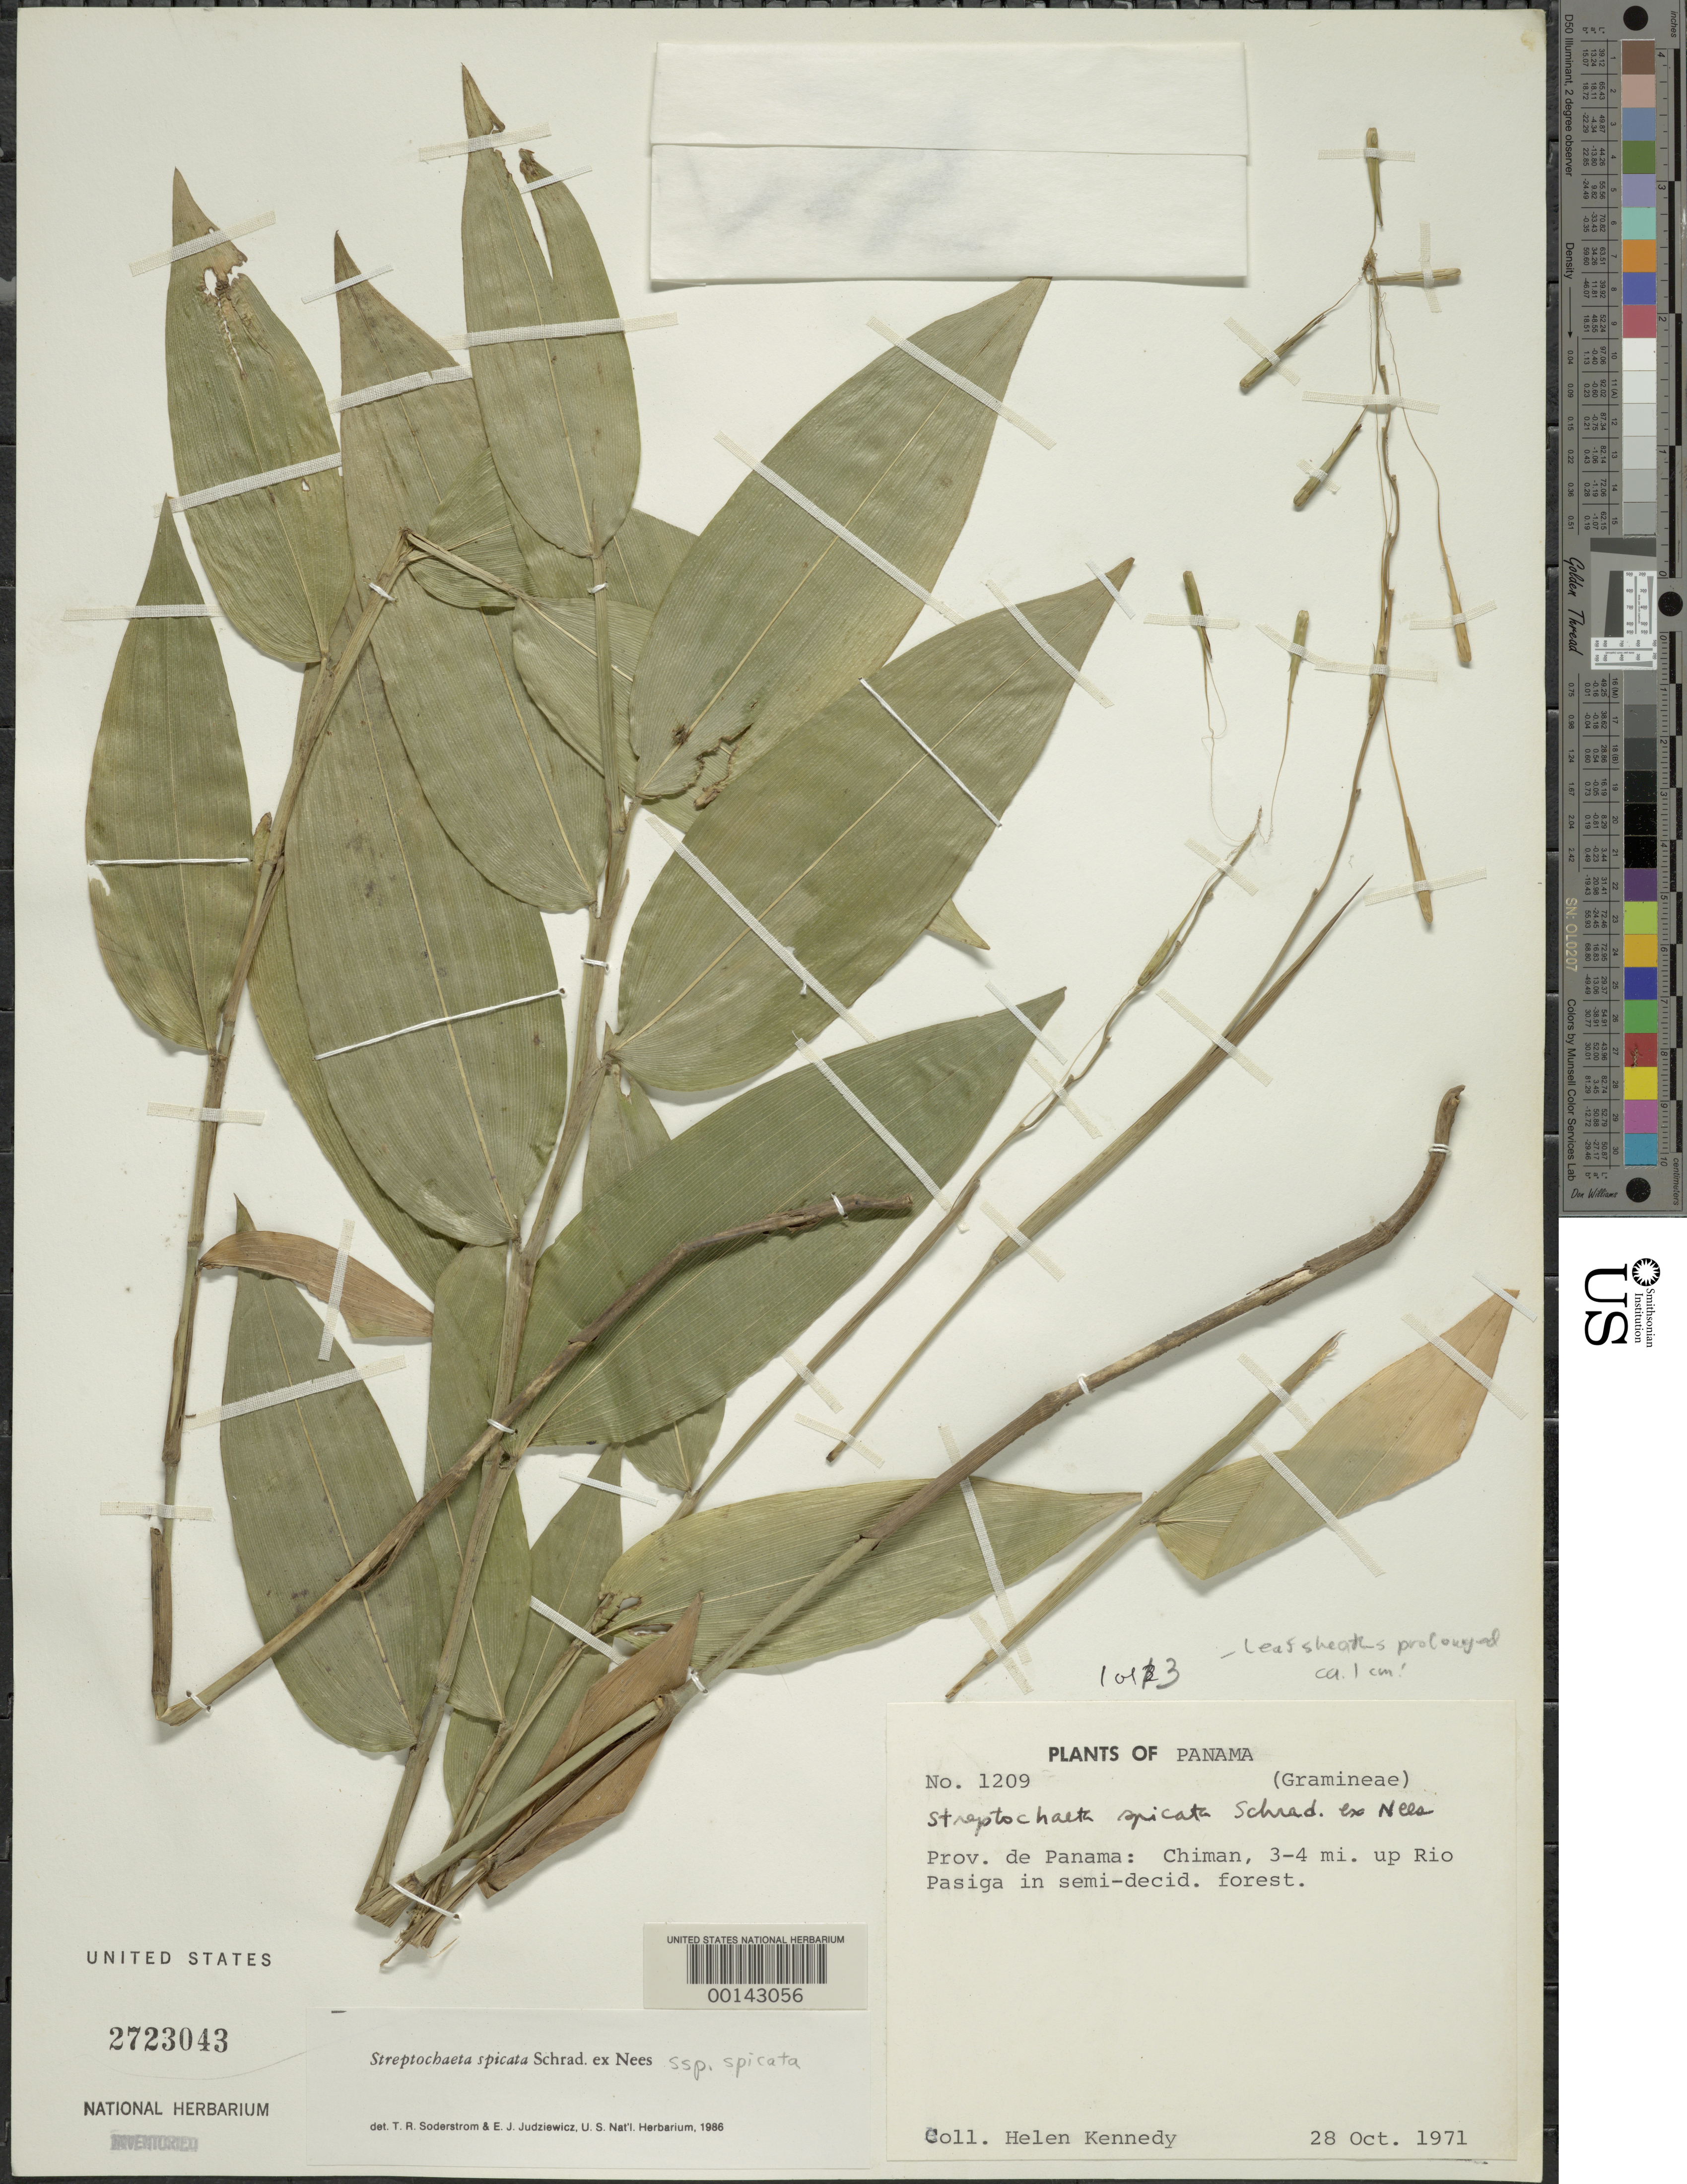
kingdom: Plantae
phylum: Tracheophyta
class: Liliopsida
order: Poales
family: Poaceae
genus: Streptochaeta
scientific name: Streptochaeta spicata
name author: Schrad. ex Nees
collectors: H. Kennedy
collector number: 1209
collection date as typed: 28 Oct 1971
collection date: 1971-10-28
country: Panama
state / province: Panamá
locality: Chiman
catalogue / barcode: US 2723043